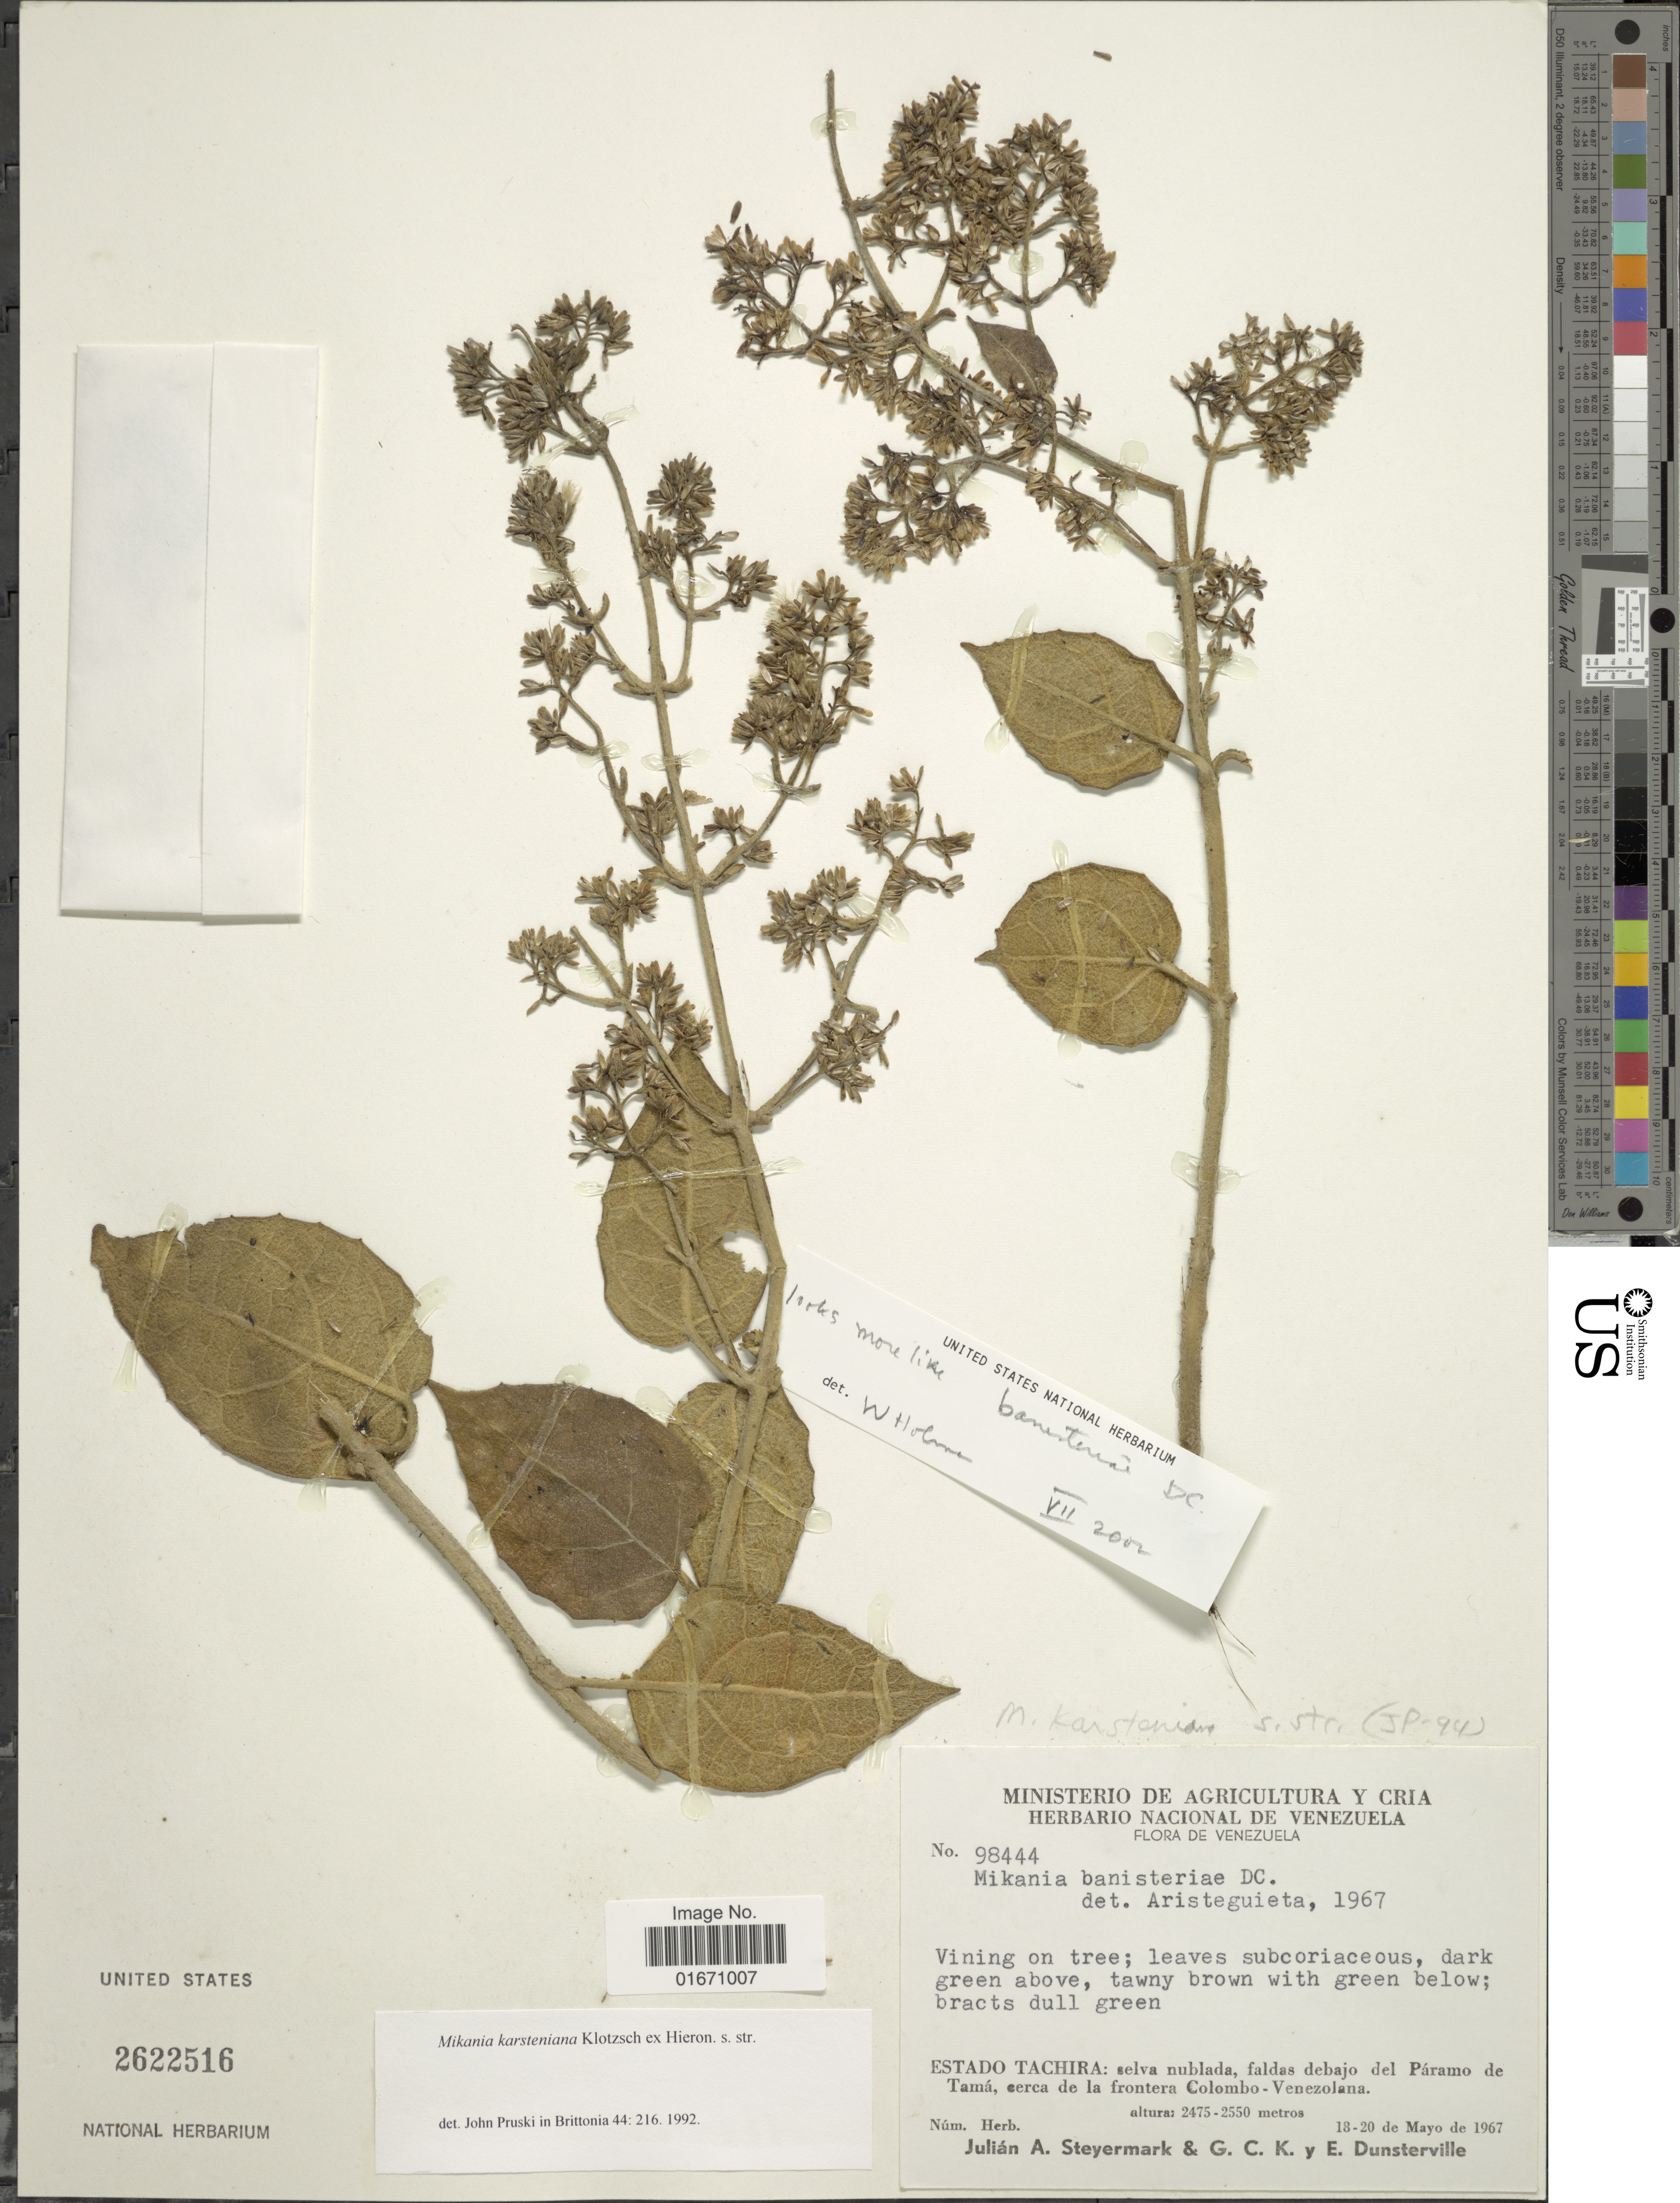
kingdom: Plantae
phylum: Tracheophyta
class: Magnoliopsida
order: Asterales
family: Asteraceae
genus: Mikania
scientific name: Mikania karsteniana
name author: Klotzsch ex Hieron.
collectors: J. Steyermark, G. C. K. Dunsterville & E. Dunsterville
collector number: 98444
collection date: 1967-05-18/1967-05-20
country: Venezuela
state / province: Tachira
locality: Faldas debajo del Paramo de Tama, cerca de la frontera Colombo-Venezolana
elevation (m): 2475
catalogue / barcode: US 2622516